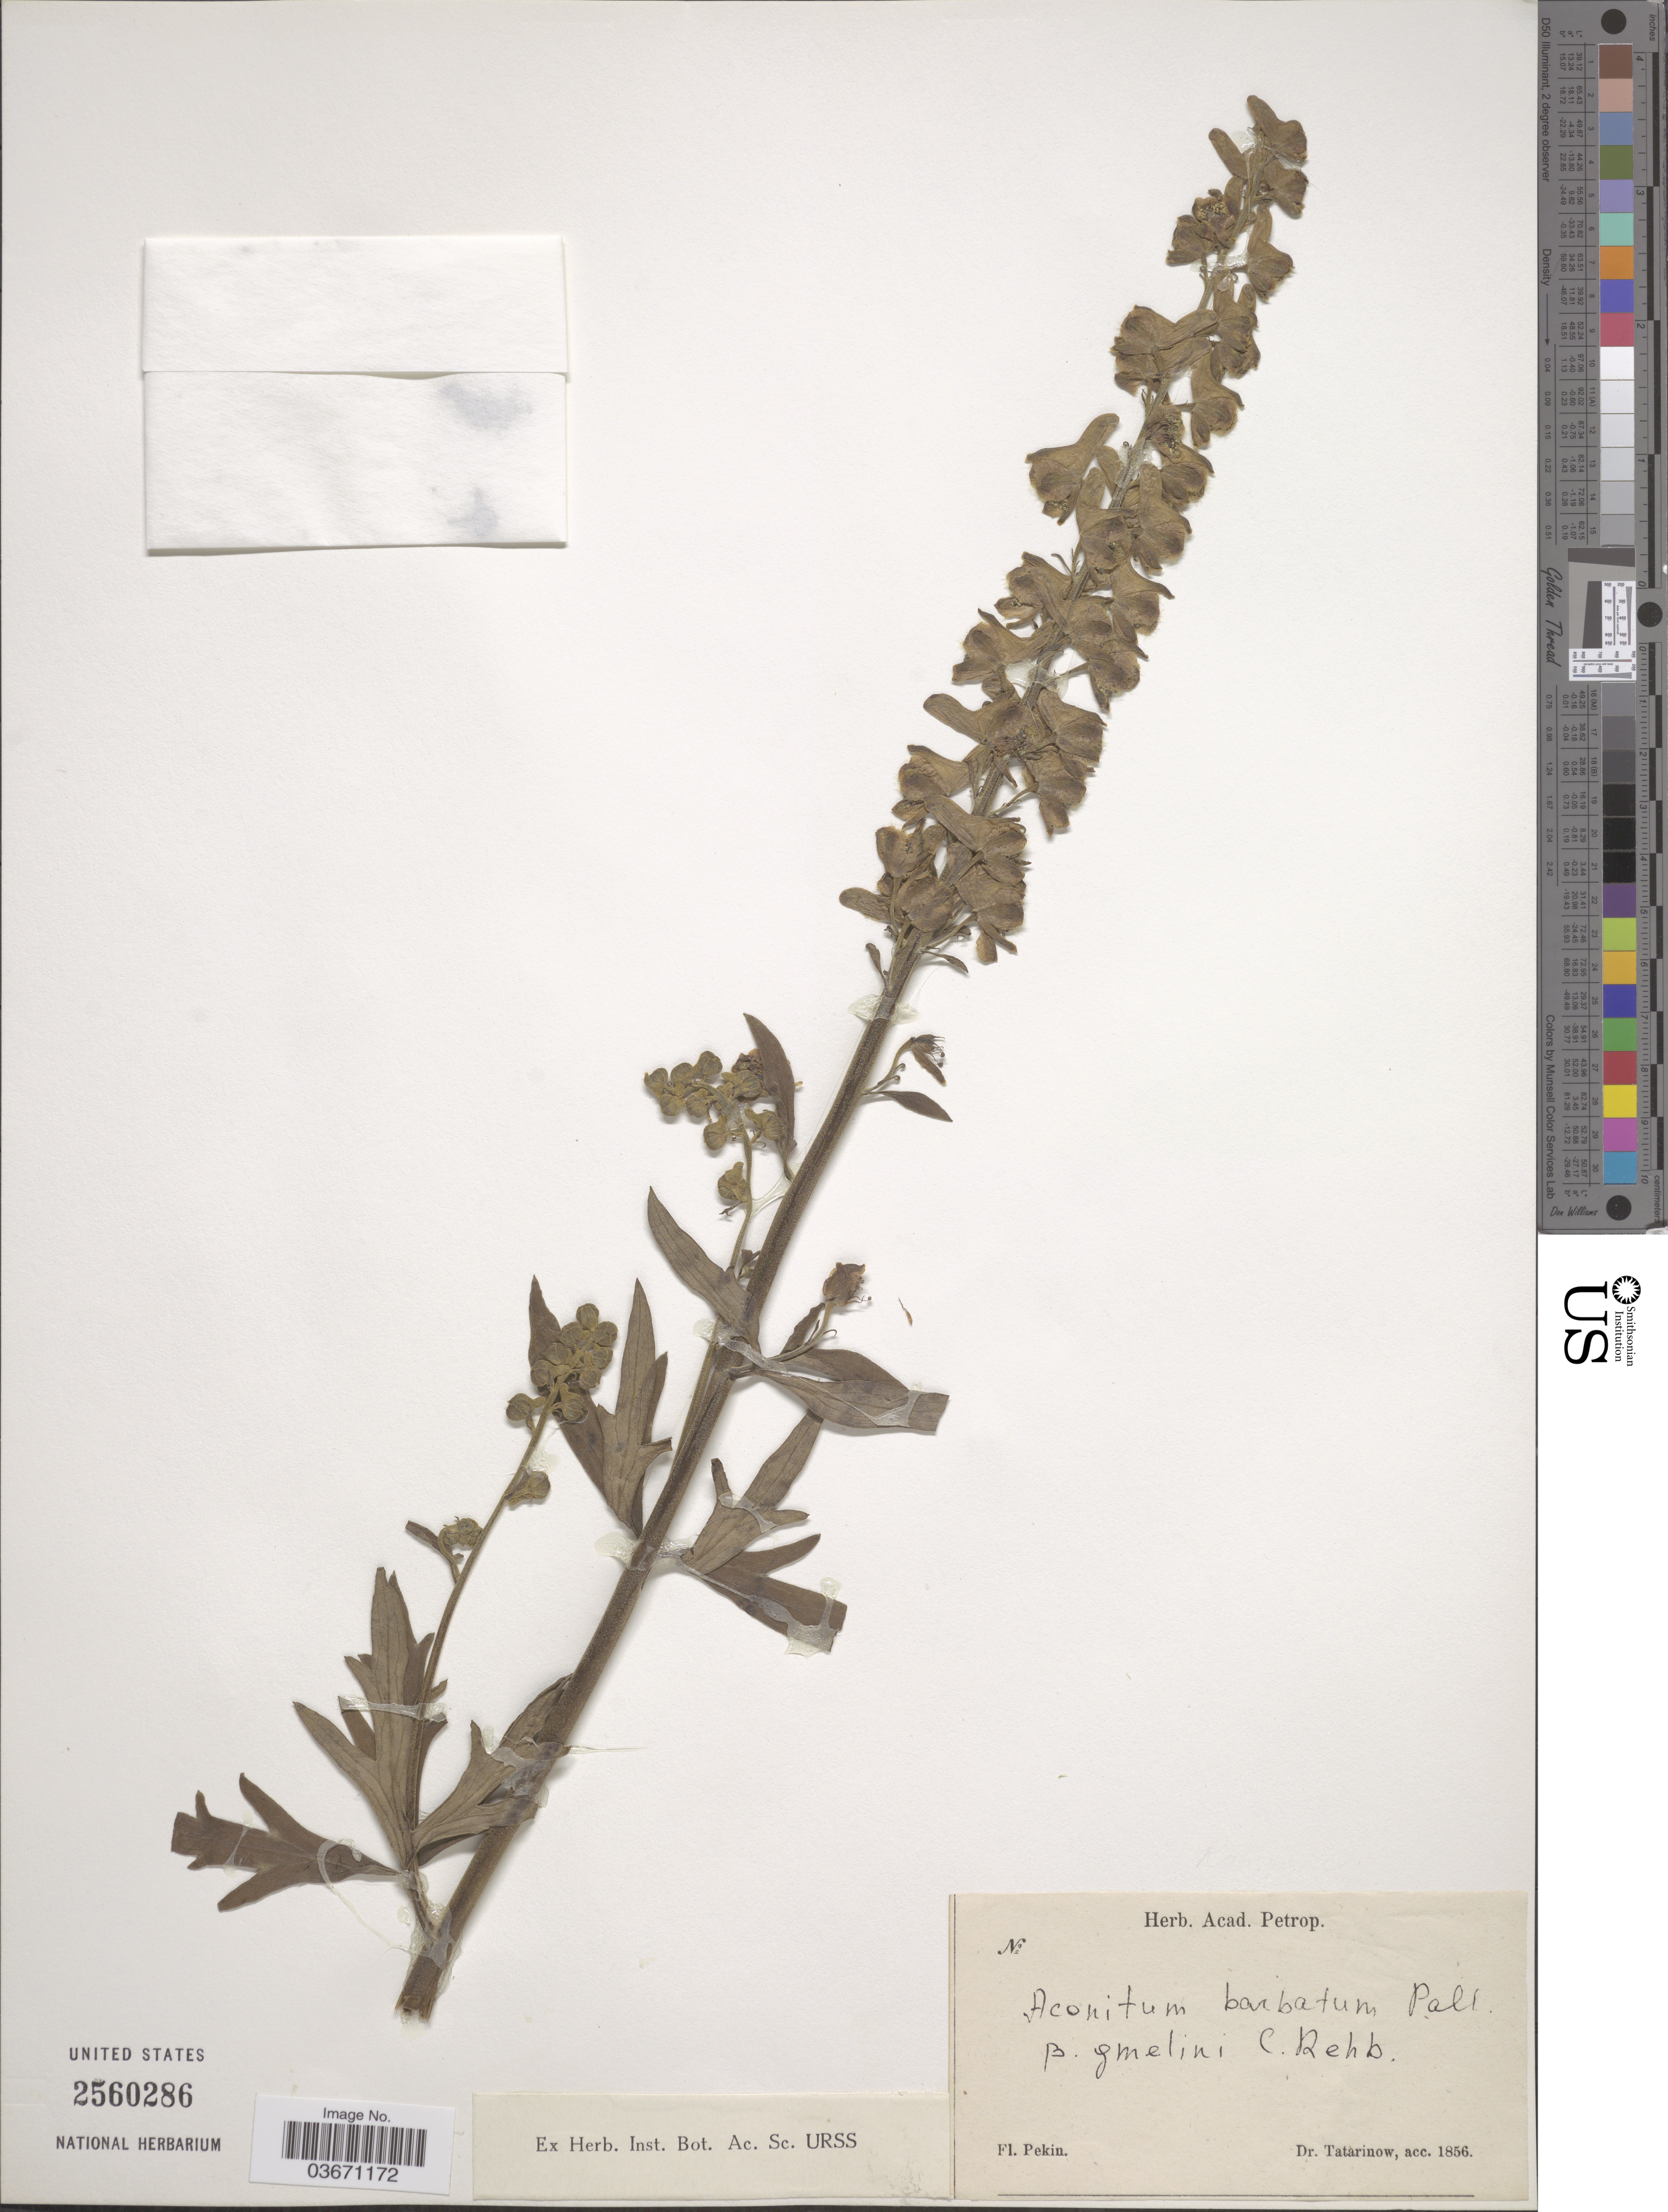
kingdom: Plantae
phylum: Tracheophyta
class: Magnoliopsida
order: Ranunculales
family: Ranunculaceae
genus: Aconitum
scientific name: Aconitum barbatum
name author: Pers.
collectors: -. Tatarinow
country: China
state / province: Beijing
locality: Pekin.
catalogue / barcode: US 2560286